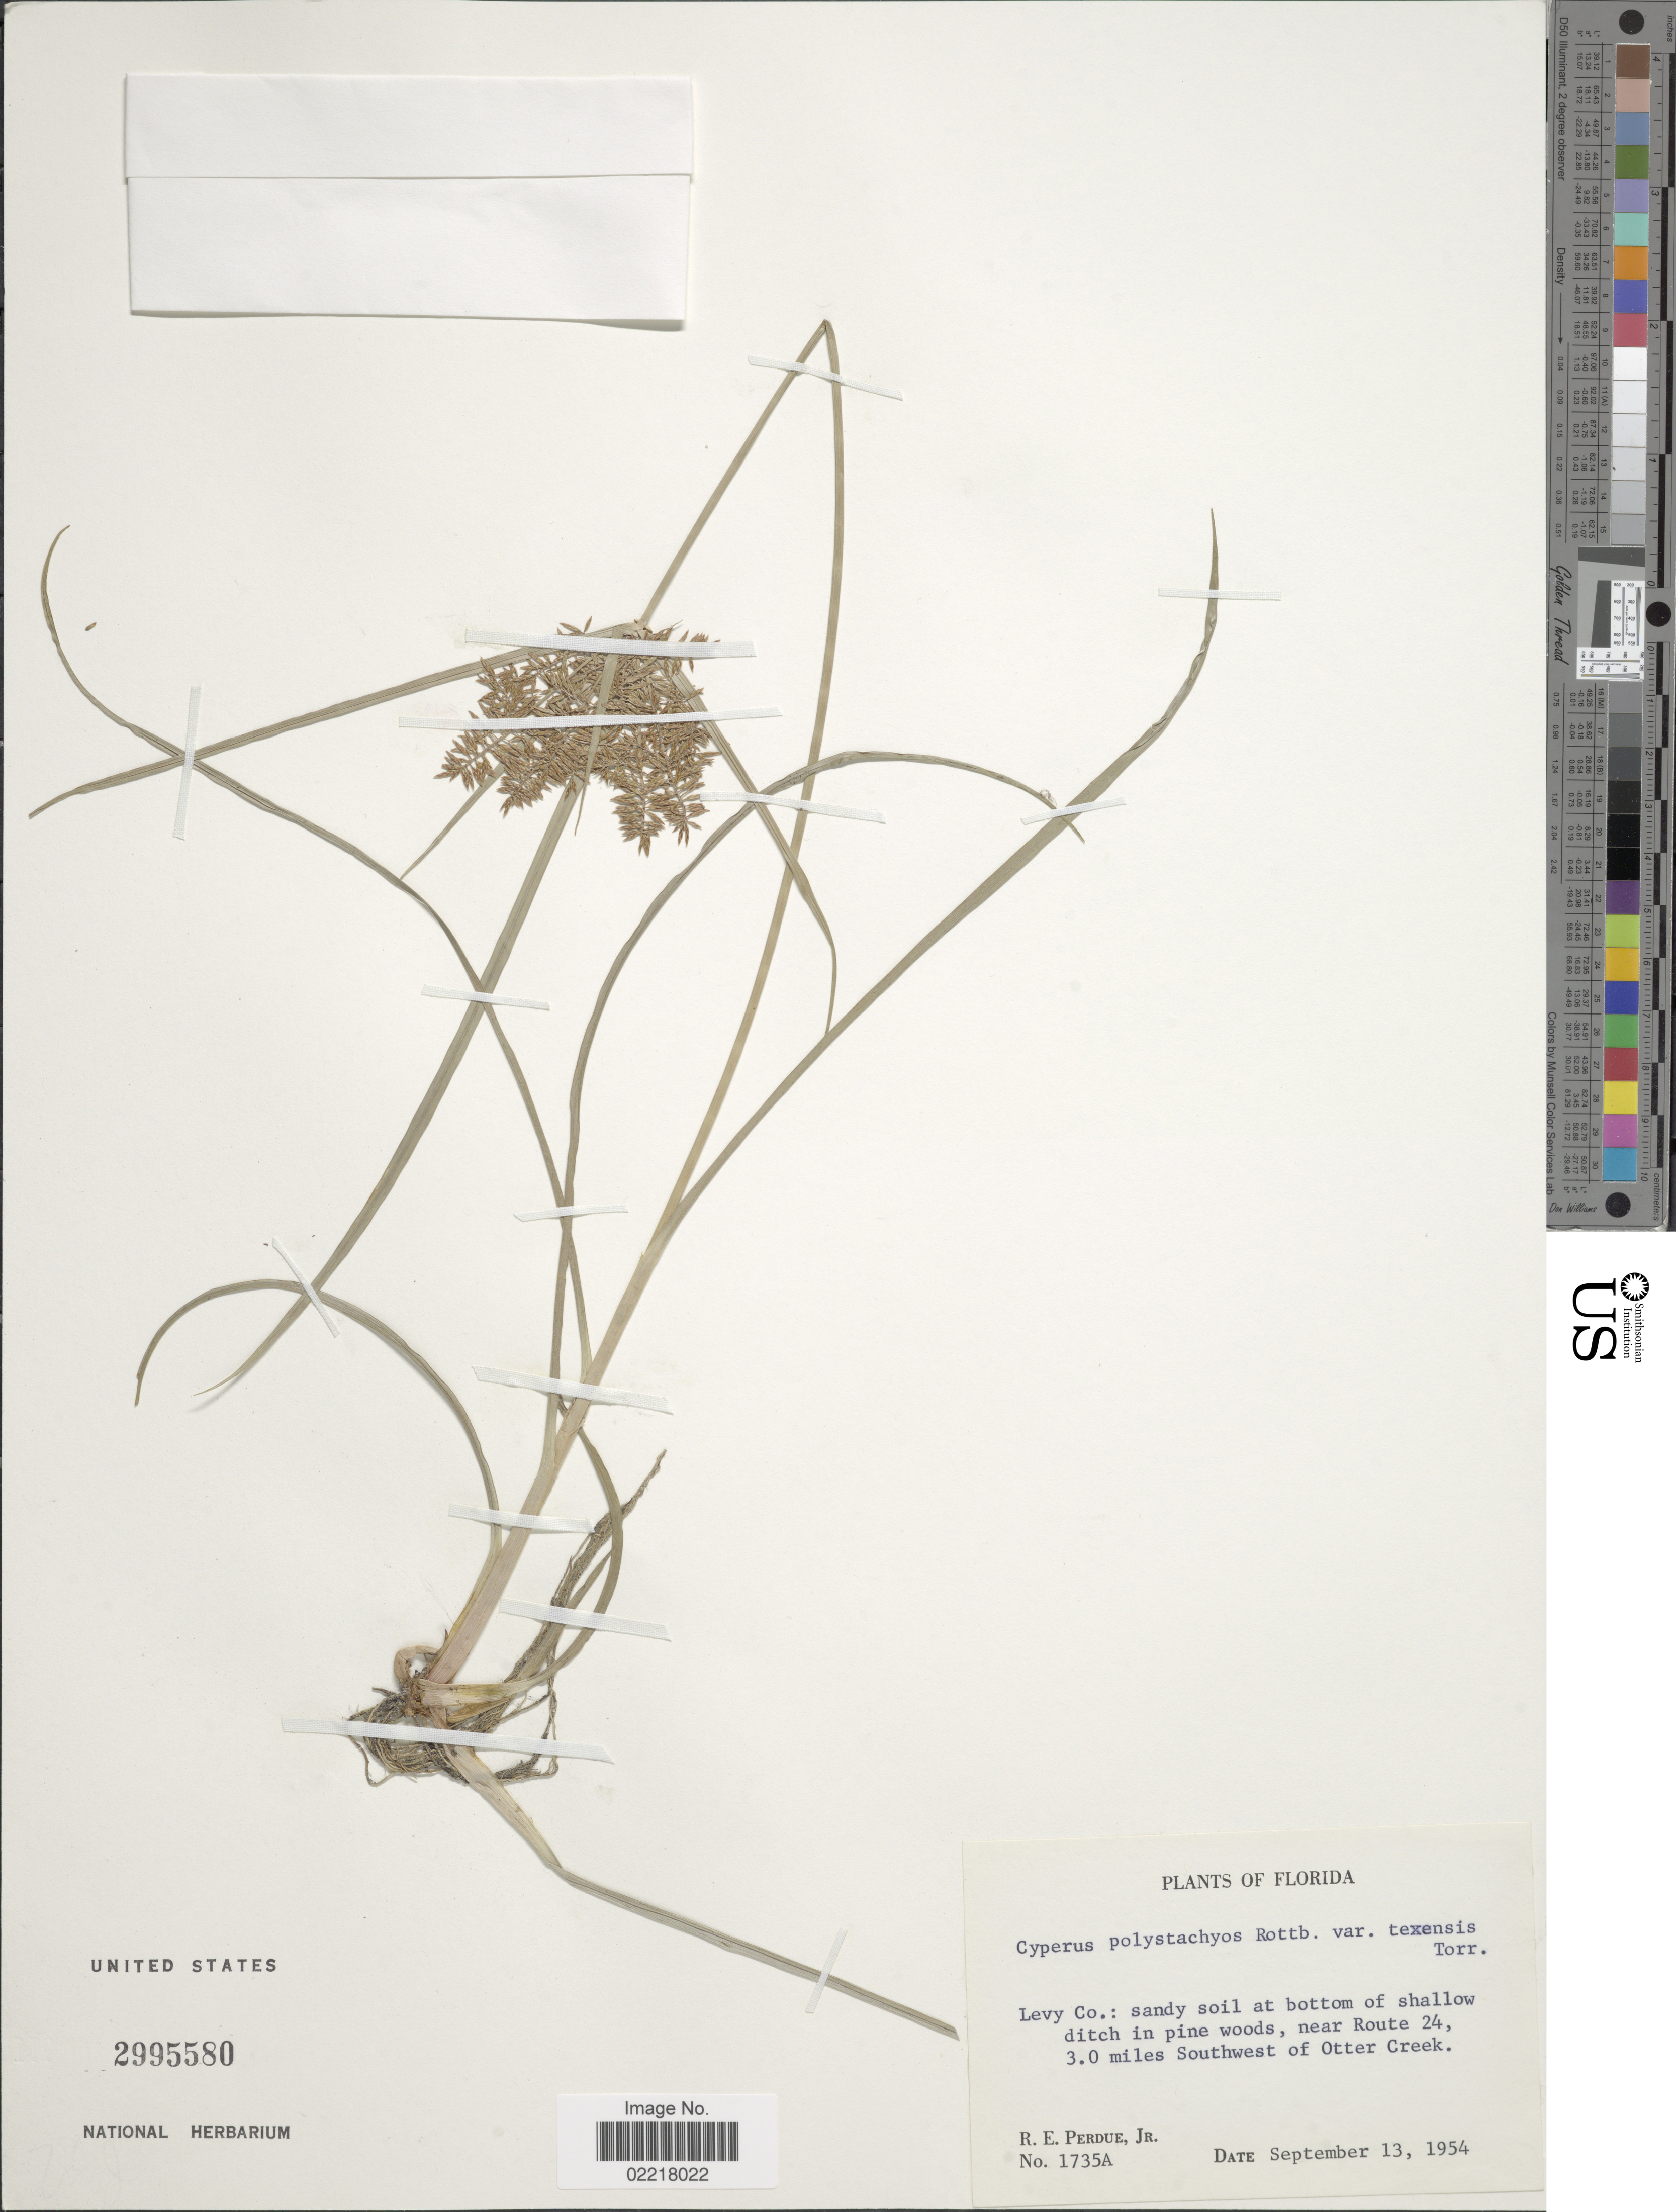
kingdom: Plantae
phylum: Tracheophyta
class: Liliopsida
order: Poales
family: Cyperaceae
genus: Cyperus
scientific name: Cyperus polystachyos var. texensis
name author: (Torr.) Fernald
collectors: R. E. Perdue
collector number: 1735A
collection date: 1954-09-13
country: United States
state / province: Florida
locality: Levy Co.: sandy soil at bottom of shallow ditch in pine woods, near Route 24, 3.0 miles Southwest of Otter Creek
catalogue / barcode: US 2995580